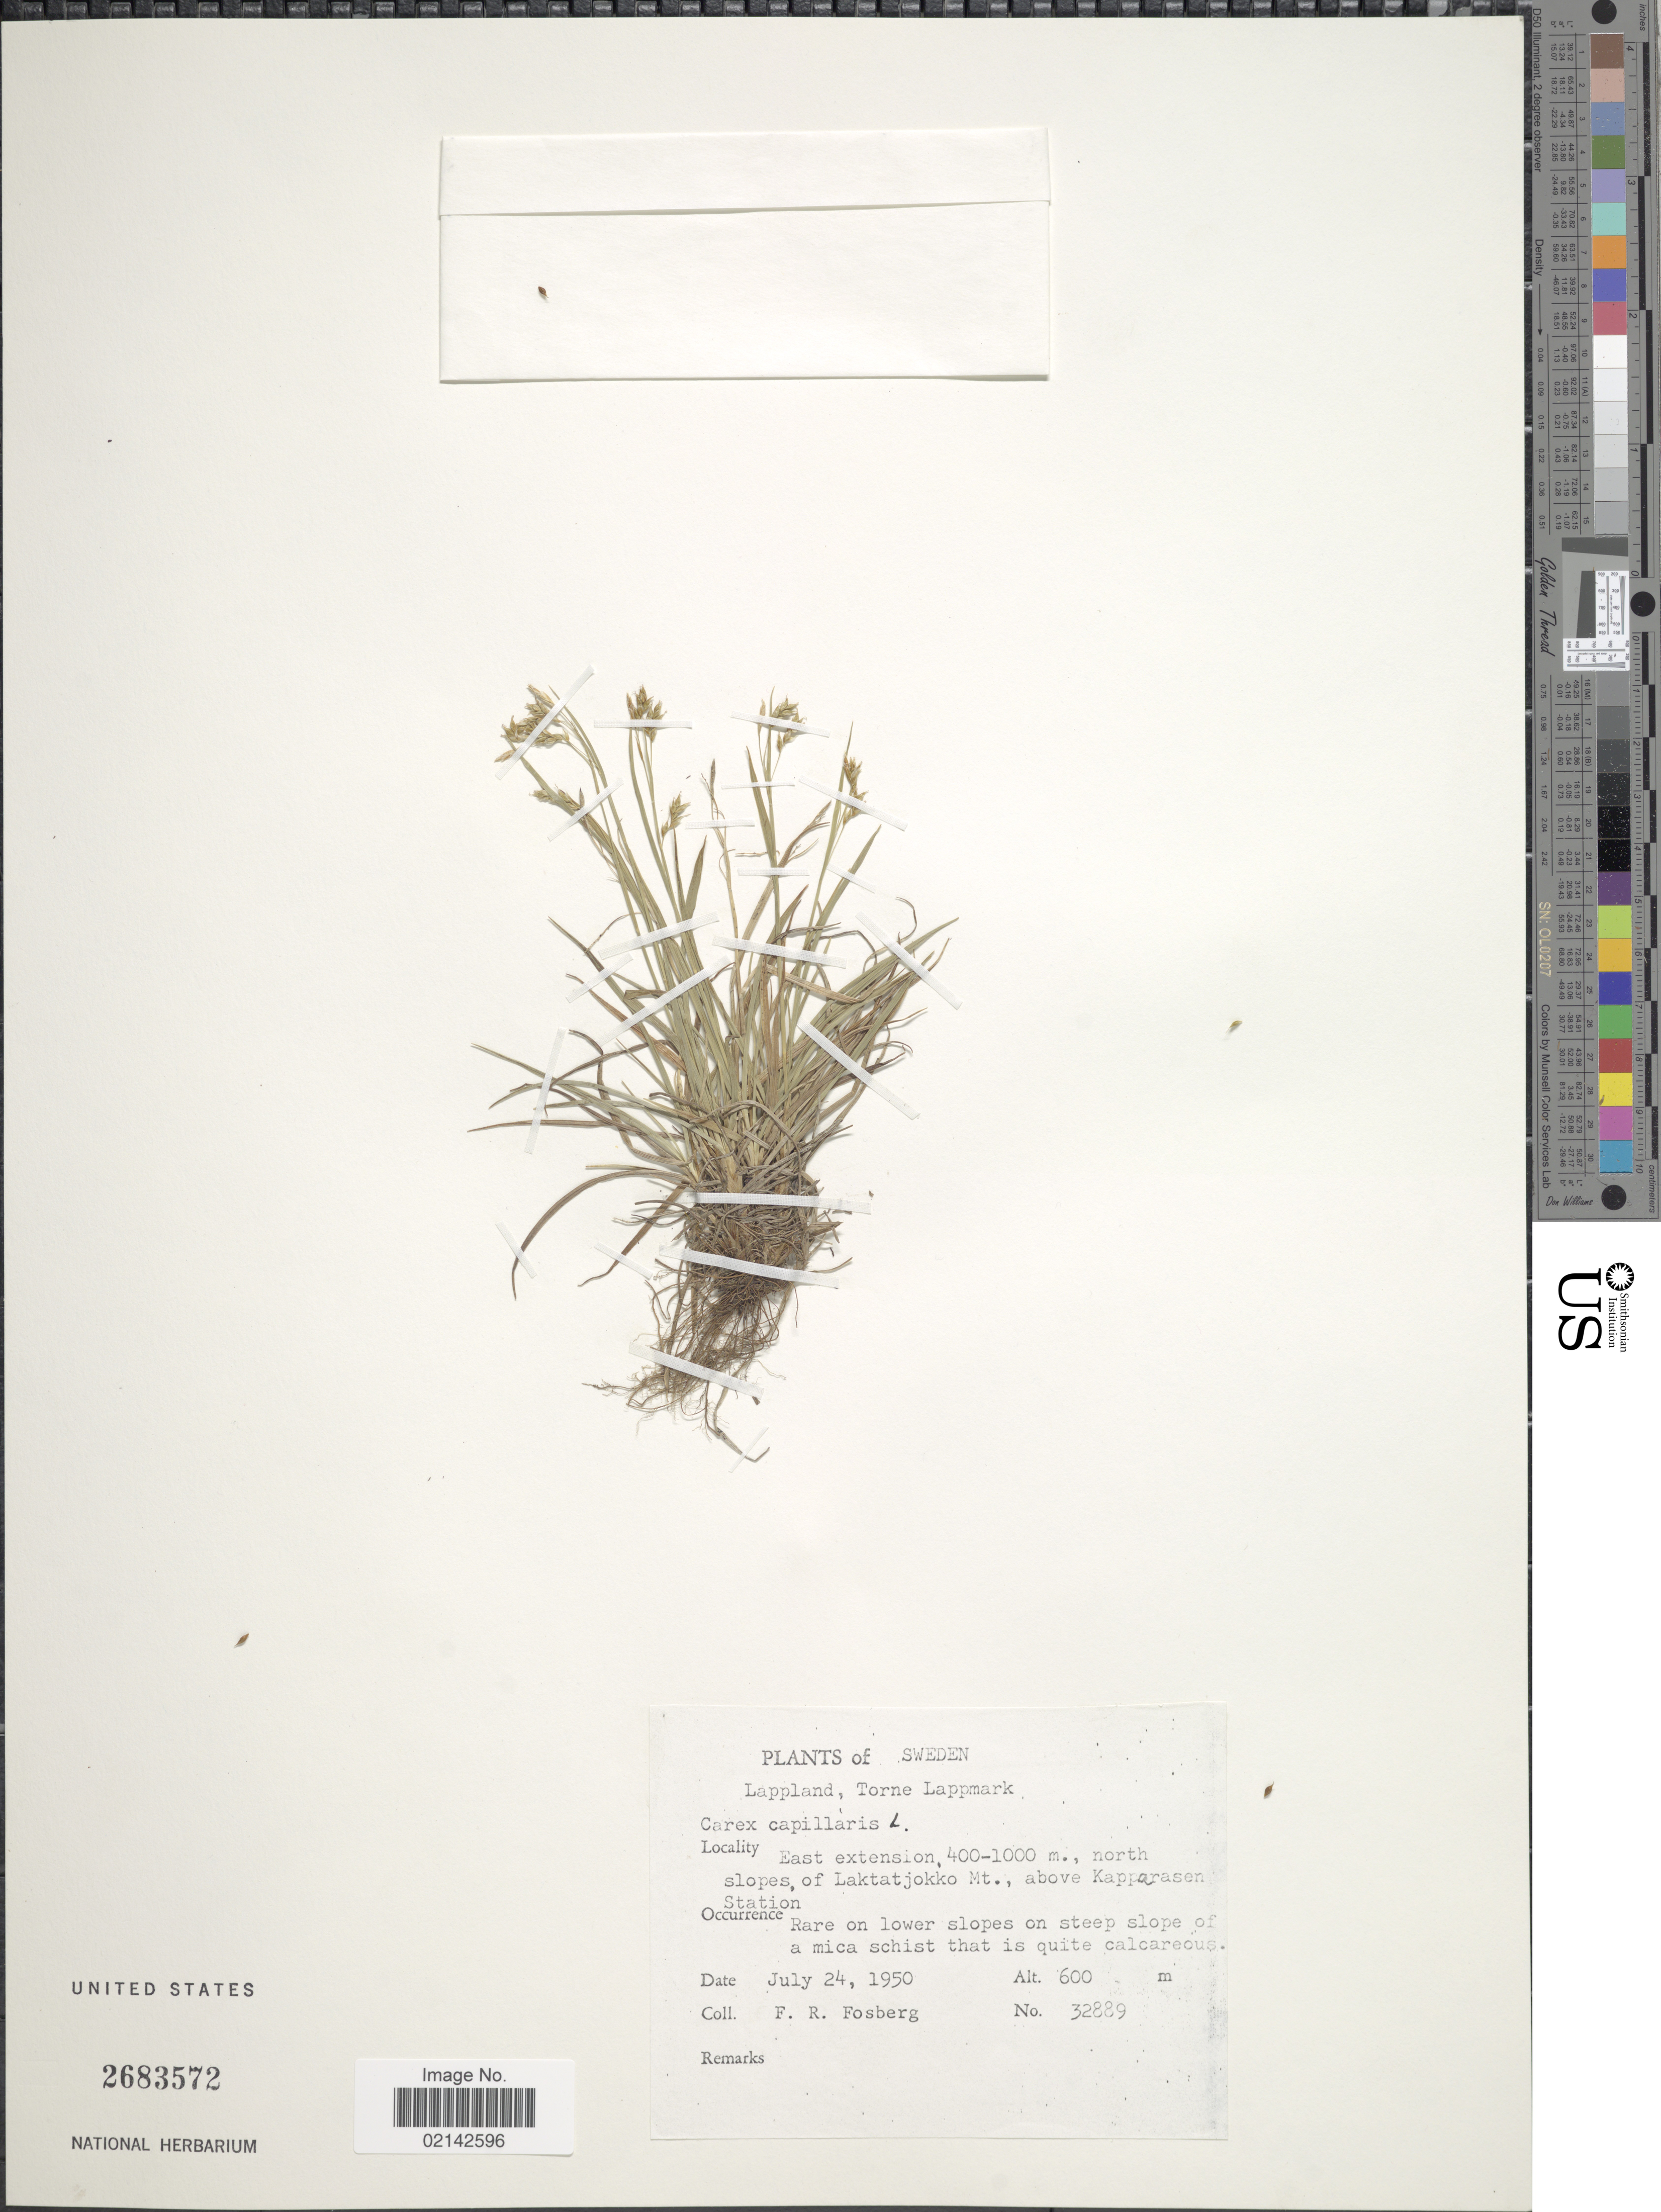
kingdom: Plantae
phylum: Tracheophyta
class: Liliopsida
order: Poales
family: Cyperaceae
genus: Carex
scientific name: Carex capillaris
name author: L.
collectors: F. R. Fosberg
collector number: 32889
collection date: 1950-07-24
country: Sweden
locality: Lappland, Torne Lappmark, East extension, 400-1000 m., north slopes, of Laktatjokko Mt., above Kapparasen Station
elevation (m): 600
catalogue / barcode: US 2683572